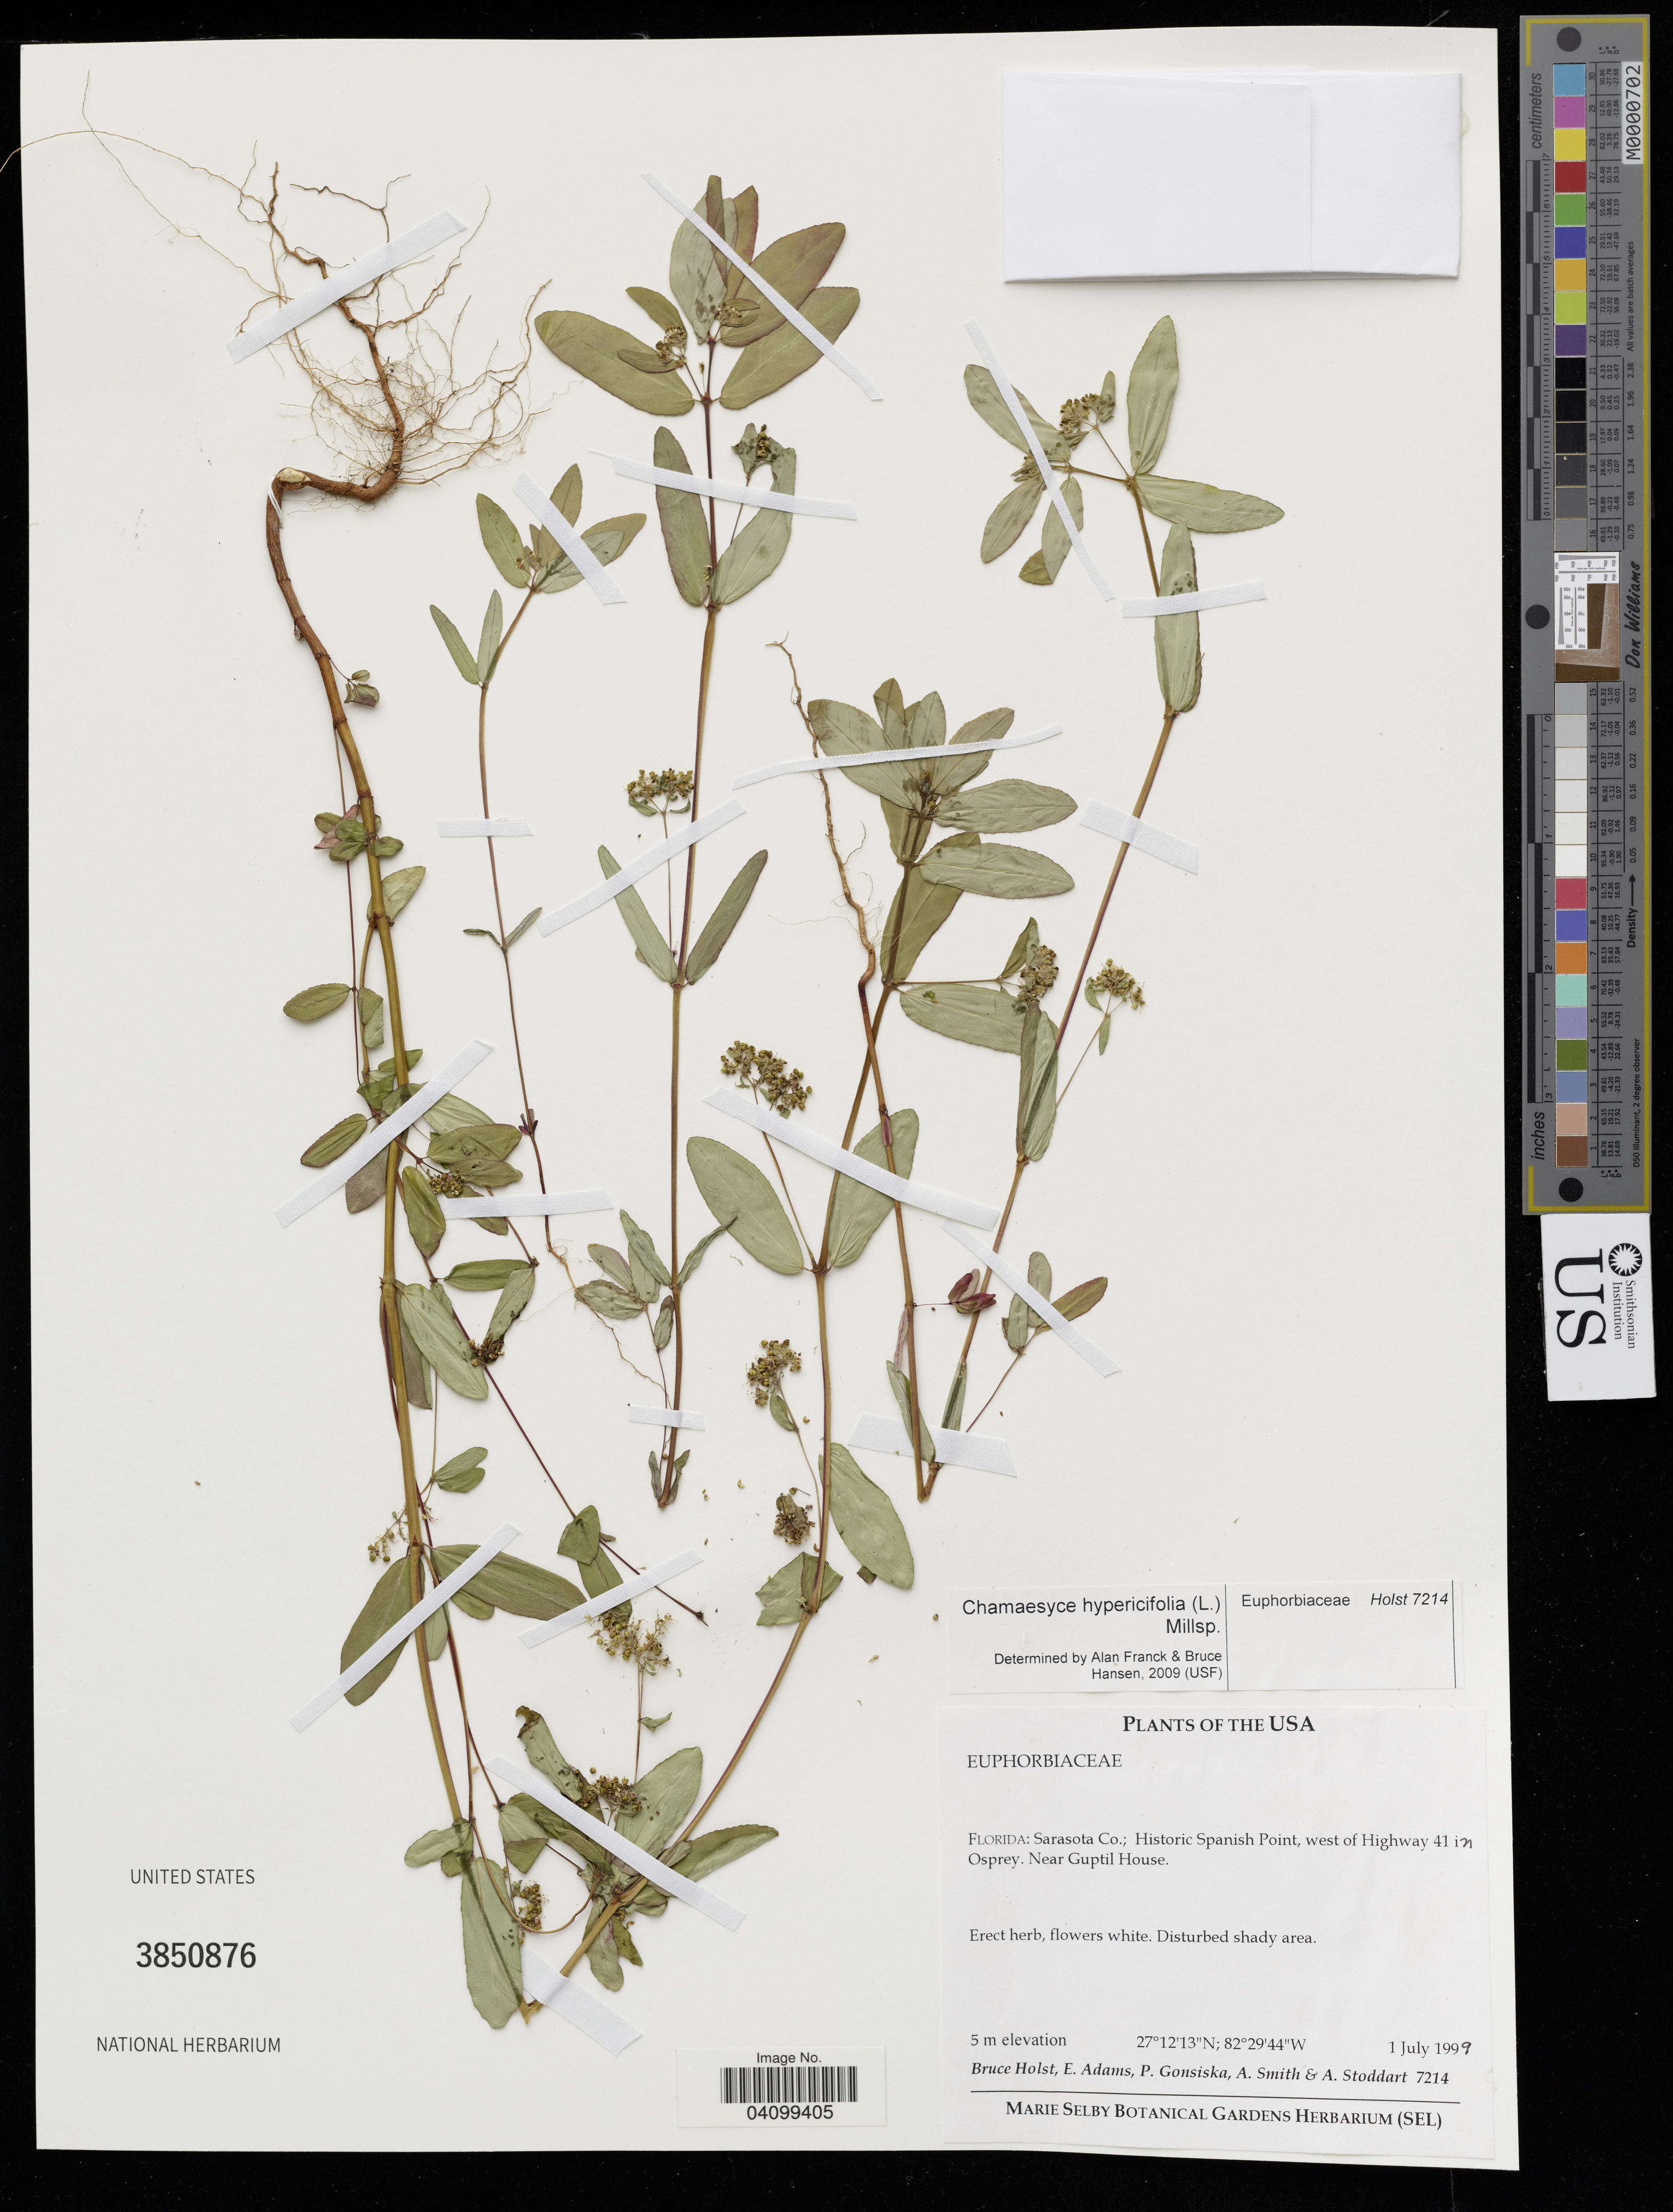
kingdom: Plantae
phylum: Tracheophyta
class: Magnoliopsida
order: Malpighiales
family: Euphorbiaceae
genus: Chamaesyce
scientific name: Chamaesyce hypericifolia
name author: (L.) Millsp.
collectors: B. Holst, E. Adams & Smith, Austin P.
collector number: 7214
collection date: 1999-07-01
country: United States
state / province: Florida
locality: Sarasota Co., Historic Spanish Point, west of Highway 41 in Osprey. Near Guptil House.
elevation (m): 5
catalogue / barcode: US 3850876